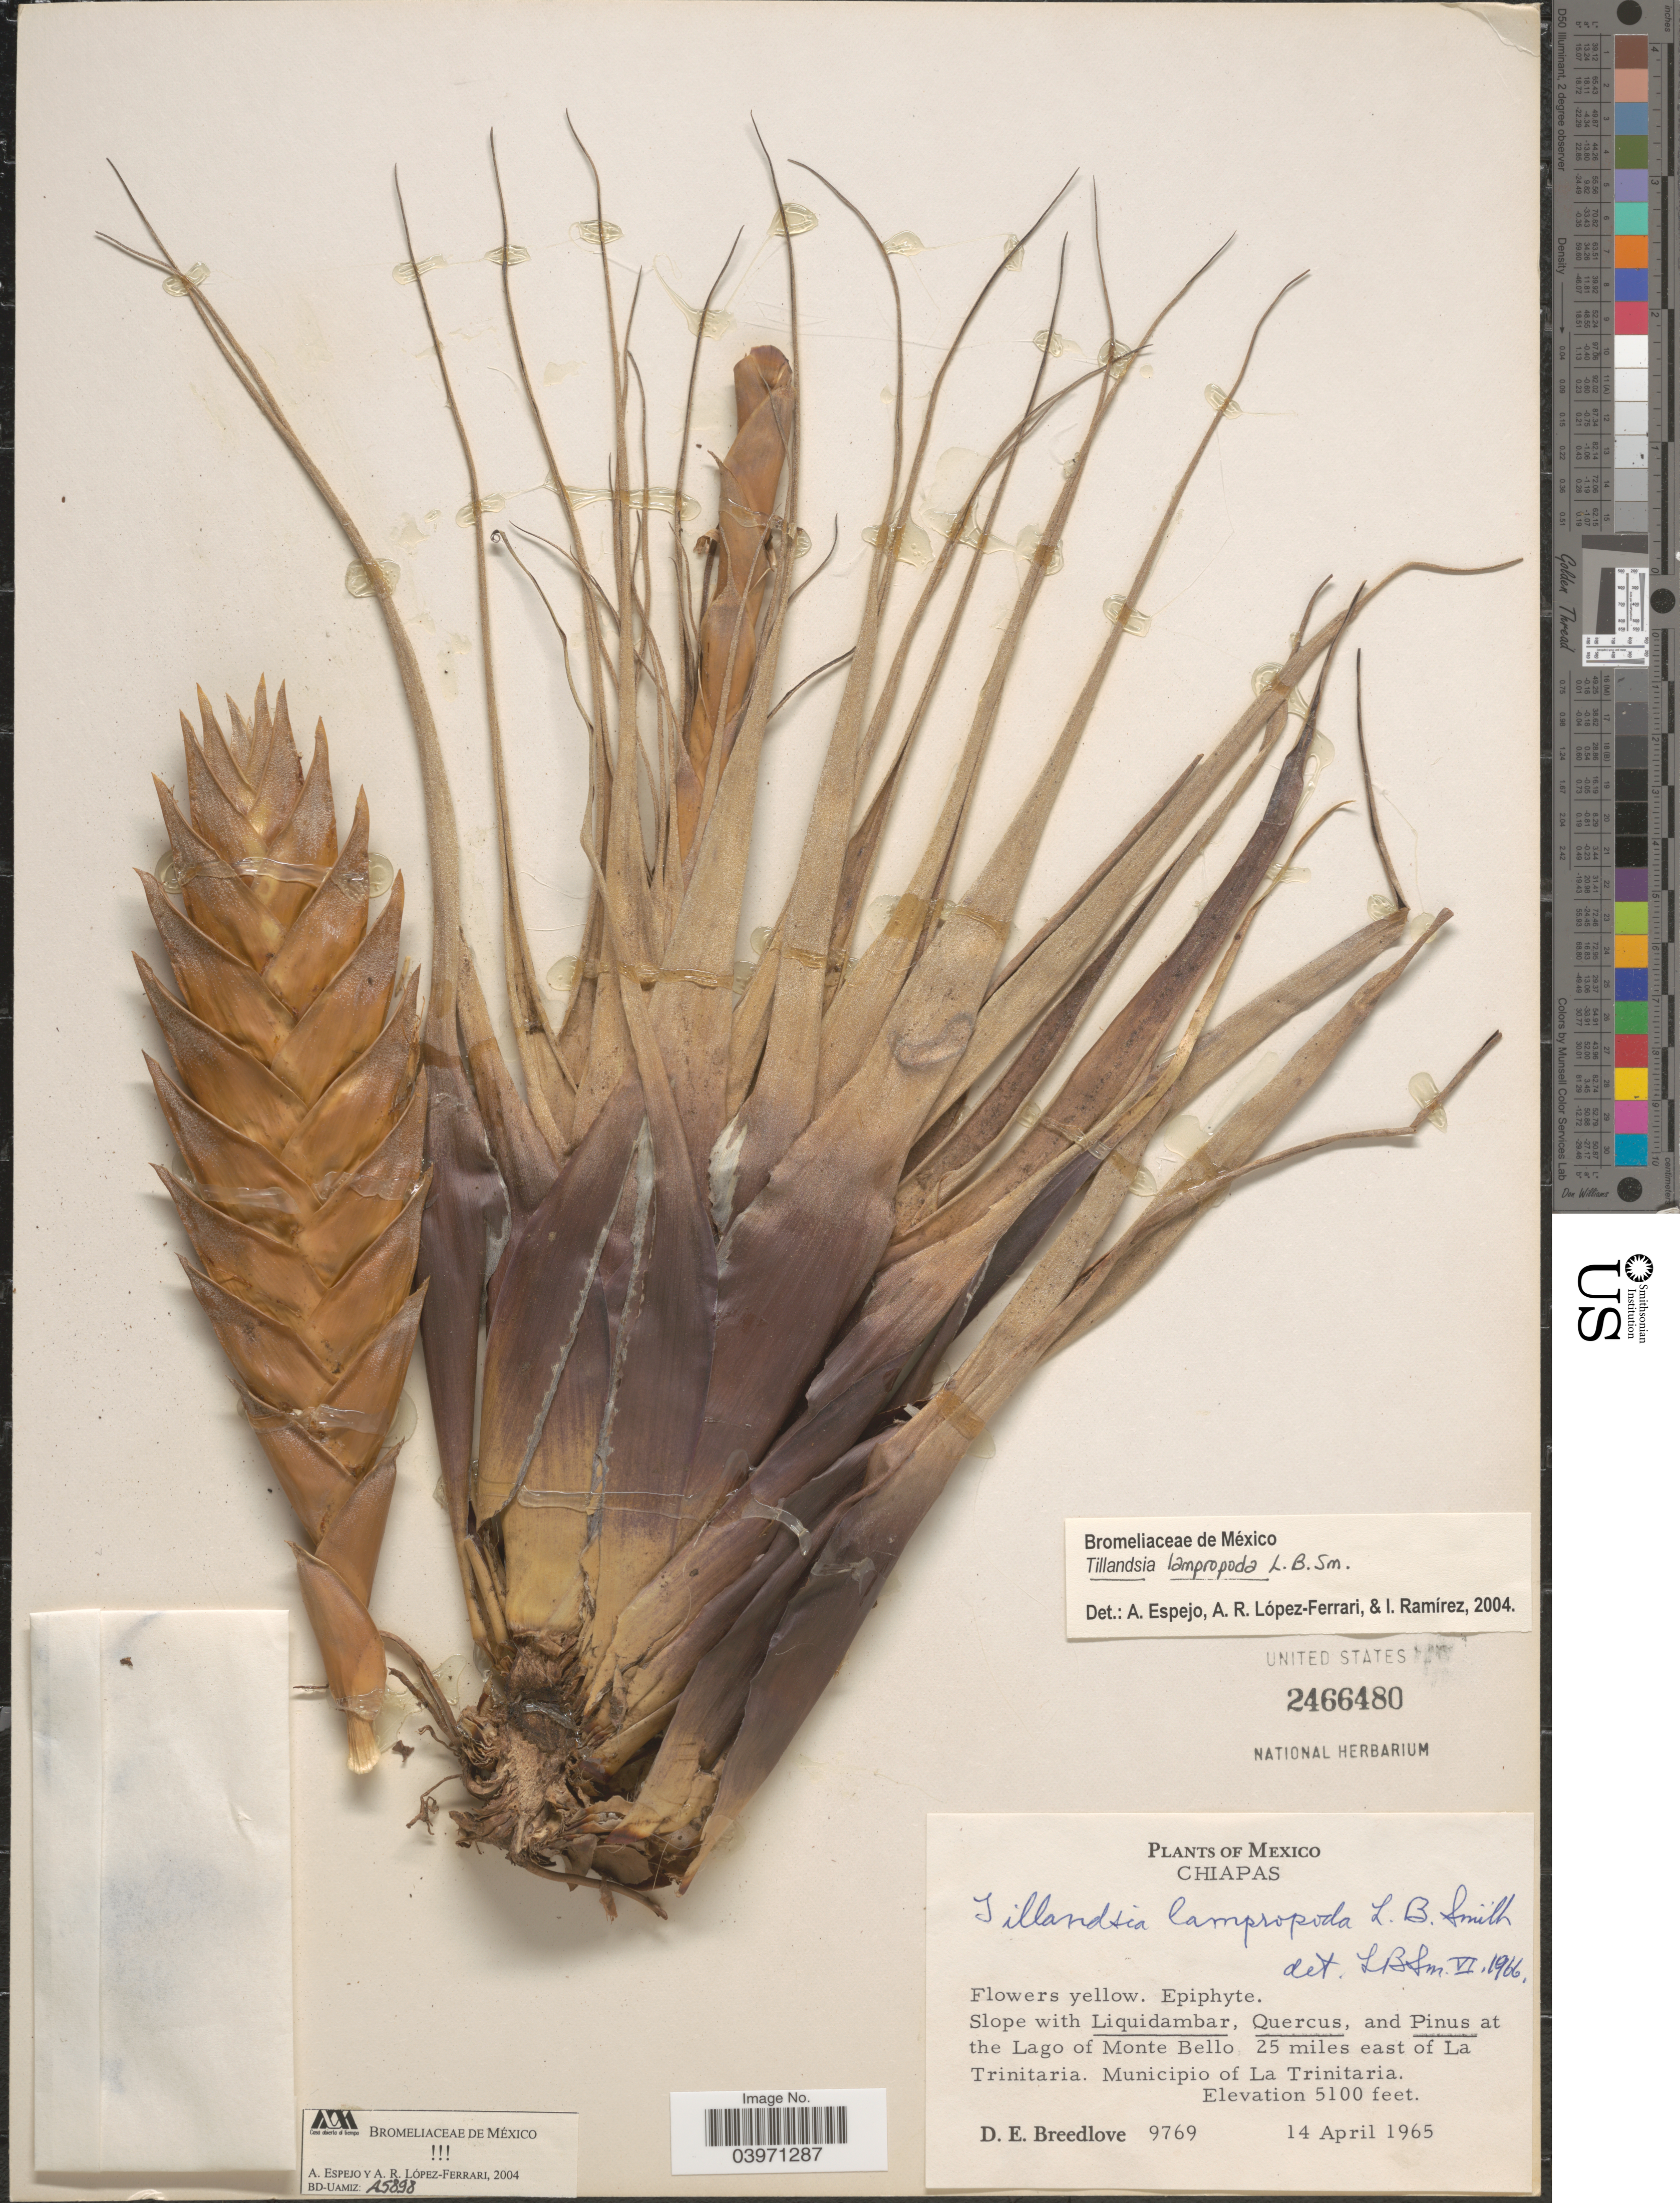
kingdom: Plantae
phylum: Tracheophyta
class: Liliopsida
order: Poales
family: Bromeliaceae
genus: Tillandsia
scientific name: Tillandsia lampropoda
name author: L.B. Sm.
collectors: D. E. Breedlove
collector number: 9769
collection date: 1965-04-14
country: Mexico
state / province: Chiapas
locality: Slope at the Lago of Monte Bello 25 miles east of La Trinitaria. Municipio of La Trinitaria.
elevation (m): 1554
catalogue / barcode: US 2466480